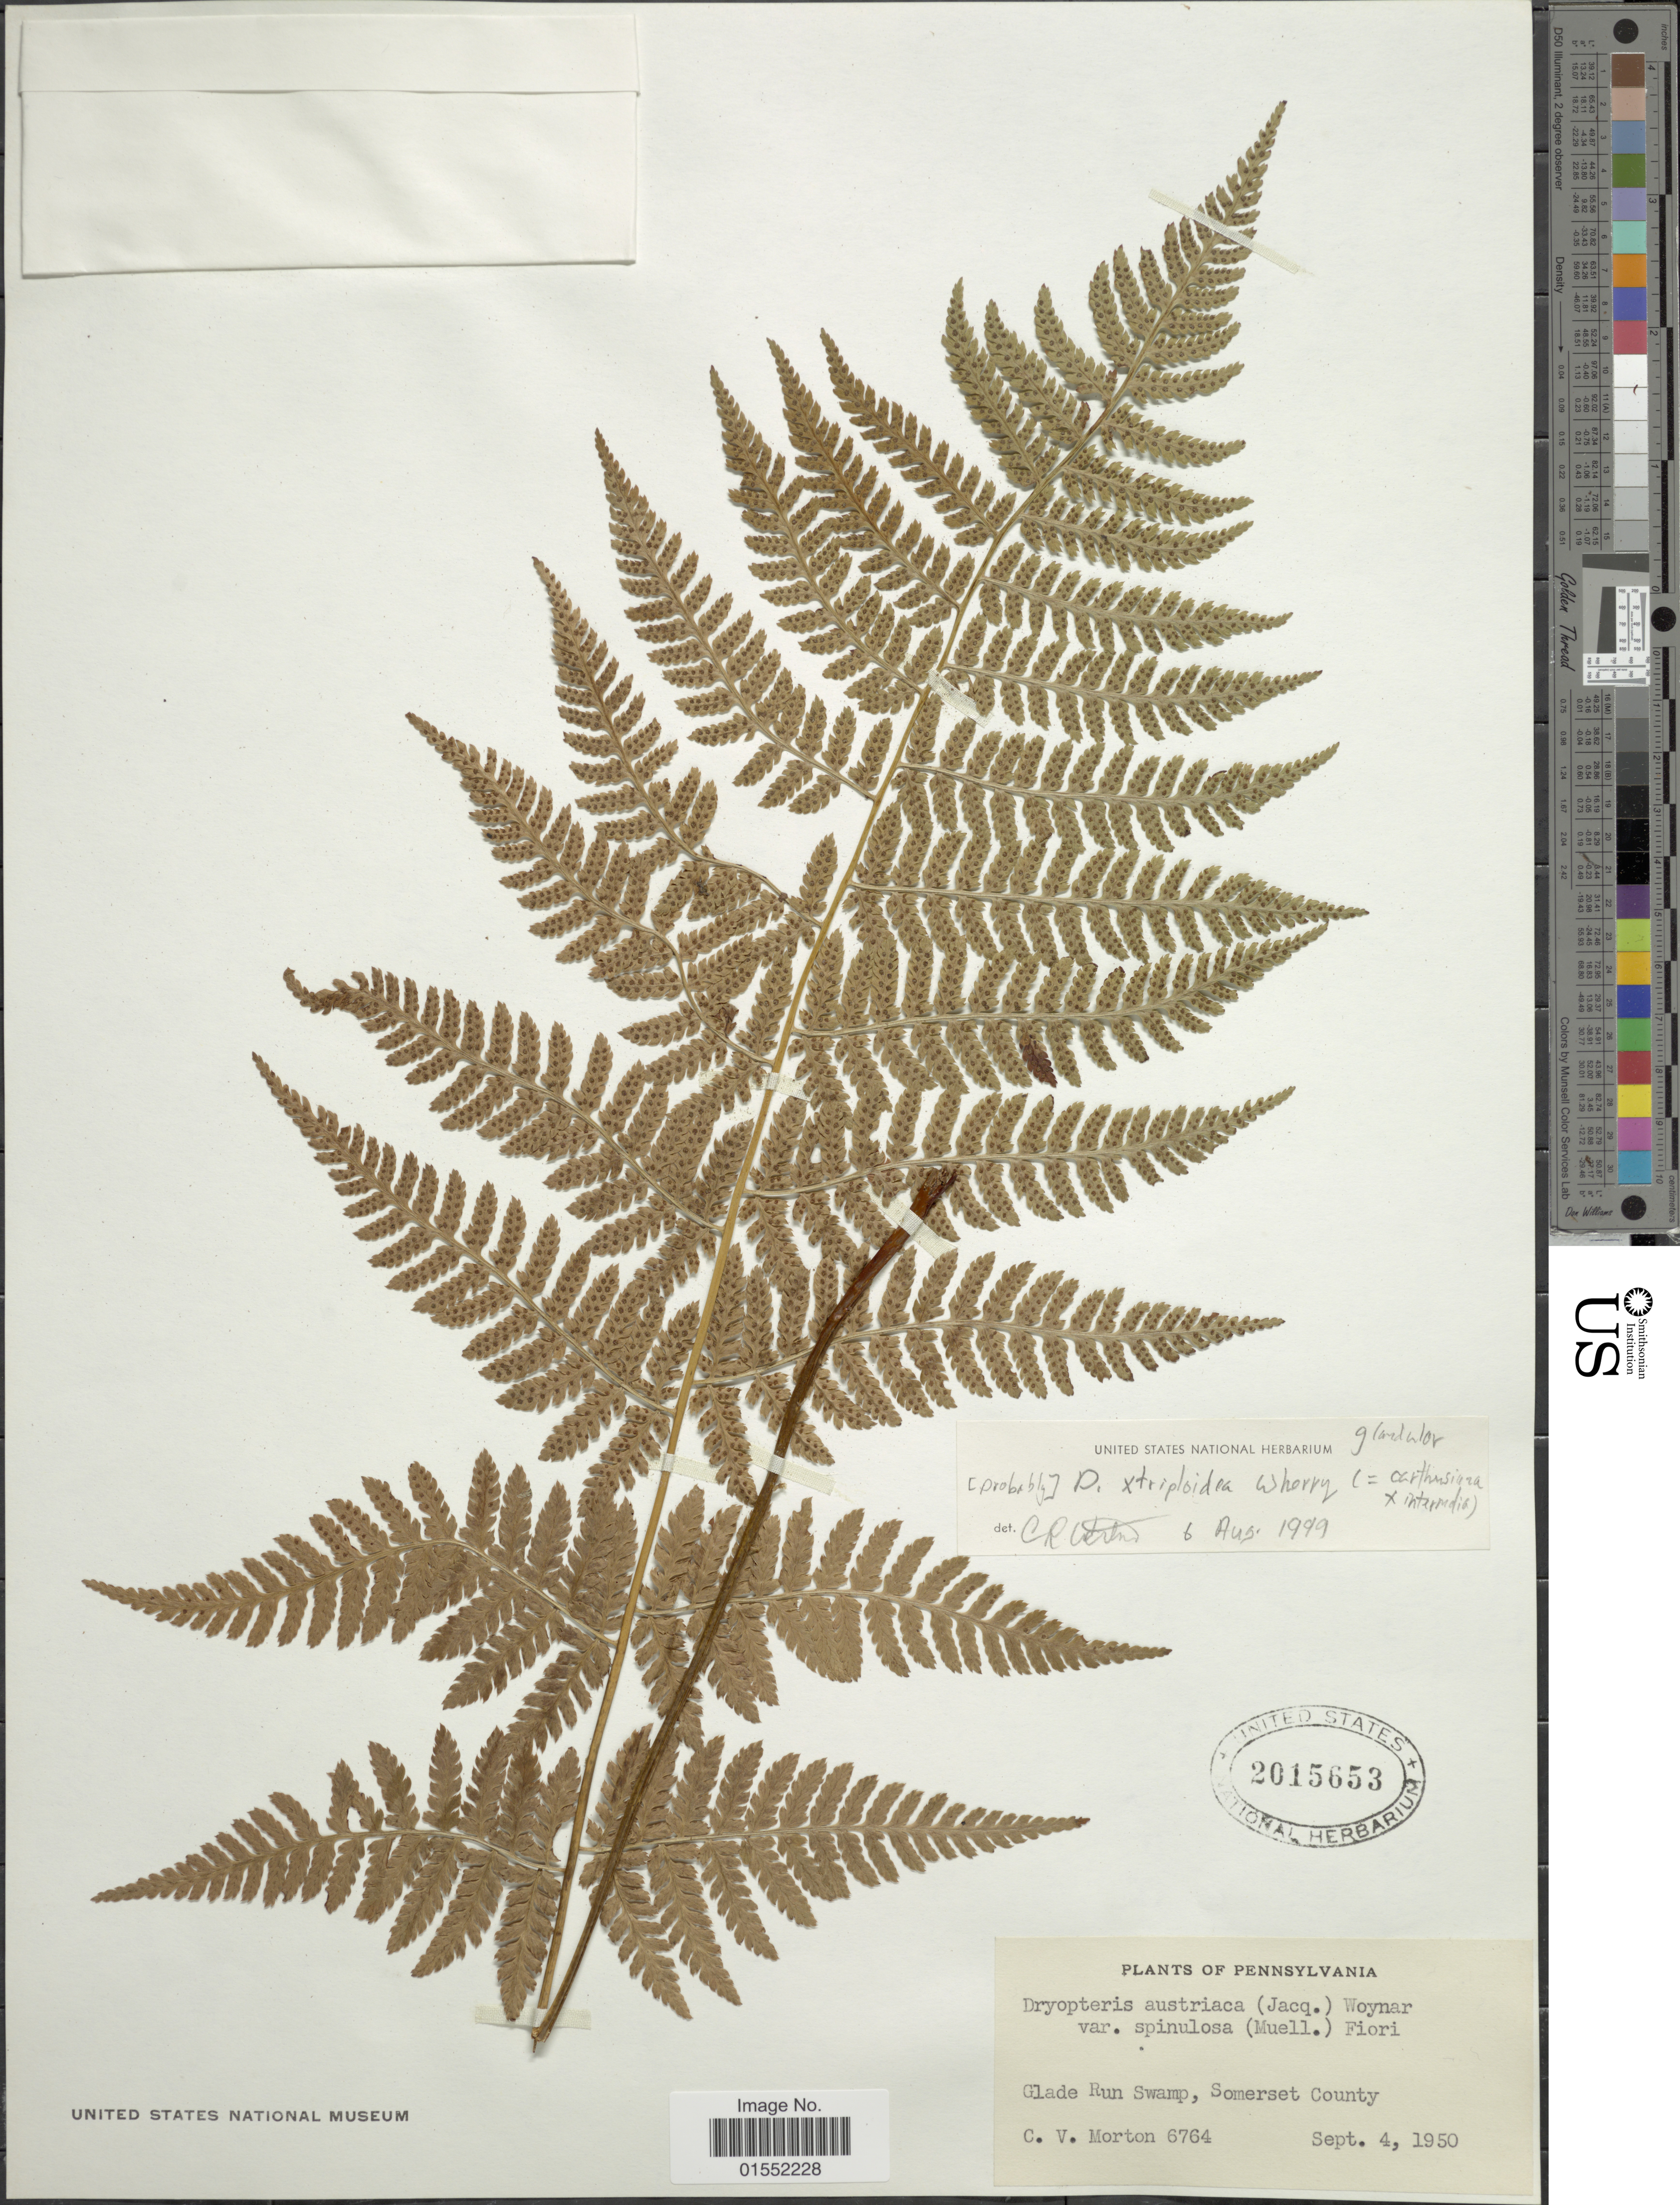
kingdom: Plantae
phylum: Tracheophyta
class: Polypodiopsida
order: Polypodiales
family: Dryopteridaceae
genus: Dryopteris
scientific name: Dryopteris x triploidea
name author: Wherry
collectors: C. V. Morton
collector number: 6764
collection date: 1950-09-04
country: United States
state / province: Pennsylvania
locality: Glade Run Swamp, Somerset County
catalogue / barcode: US 2015653